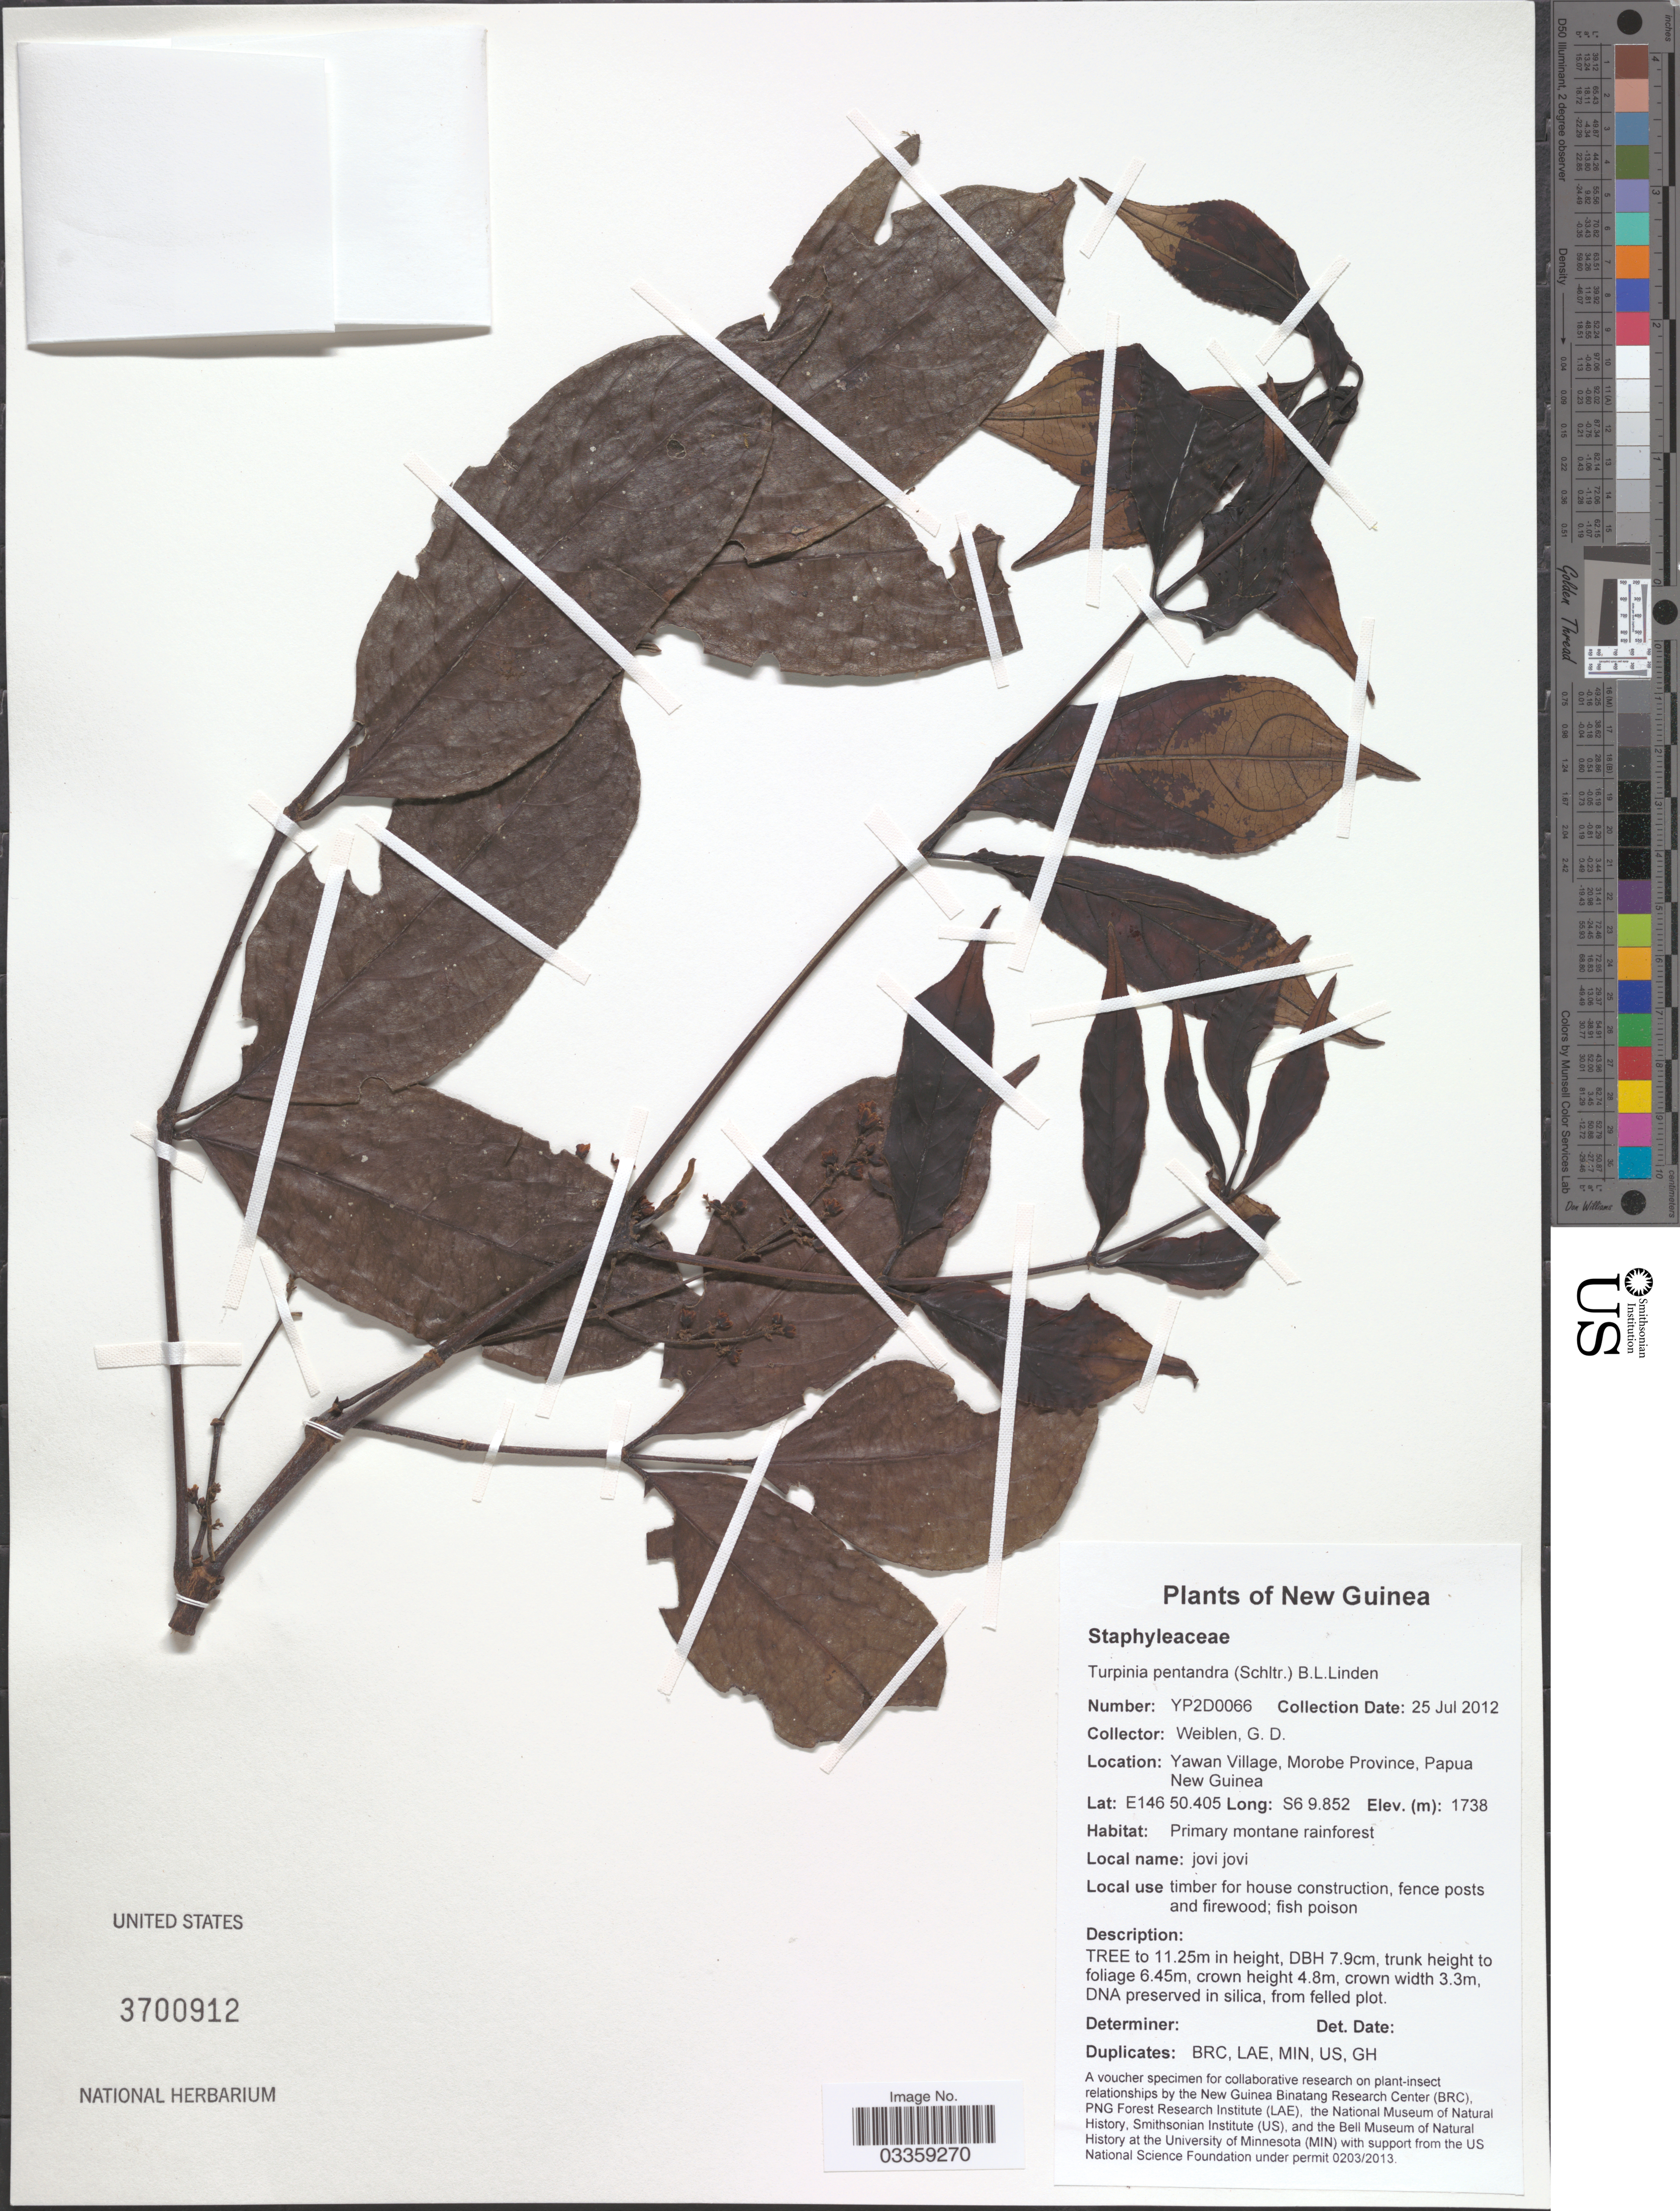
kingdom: Plantae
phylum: Tracheophyta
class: Magnoliopsida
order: Crossosomatales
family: Staphyleaceae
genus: Turpinia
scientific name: Turpinia pentandra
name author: (Schltr.) B.L. Linden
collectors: G. D. Weiblen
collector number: YP2D0066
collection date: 2012-07-25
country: Papua New Guinea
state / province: Morobe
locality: New Guinea, Yawan Village, Morobe Province.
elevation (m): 1738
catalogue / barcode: US 3700912